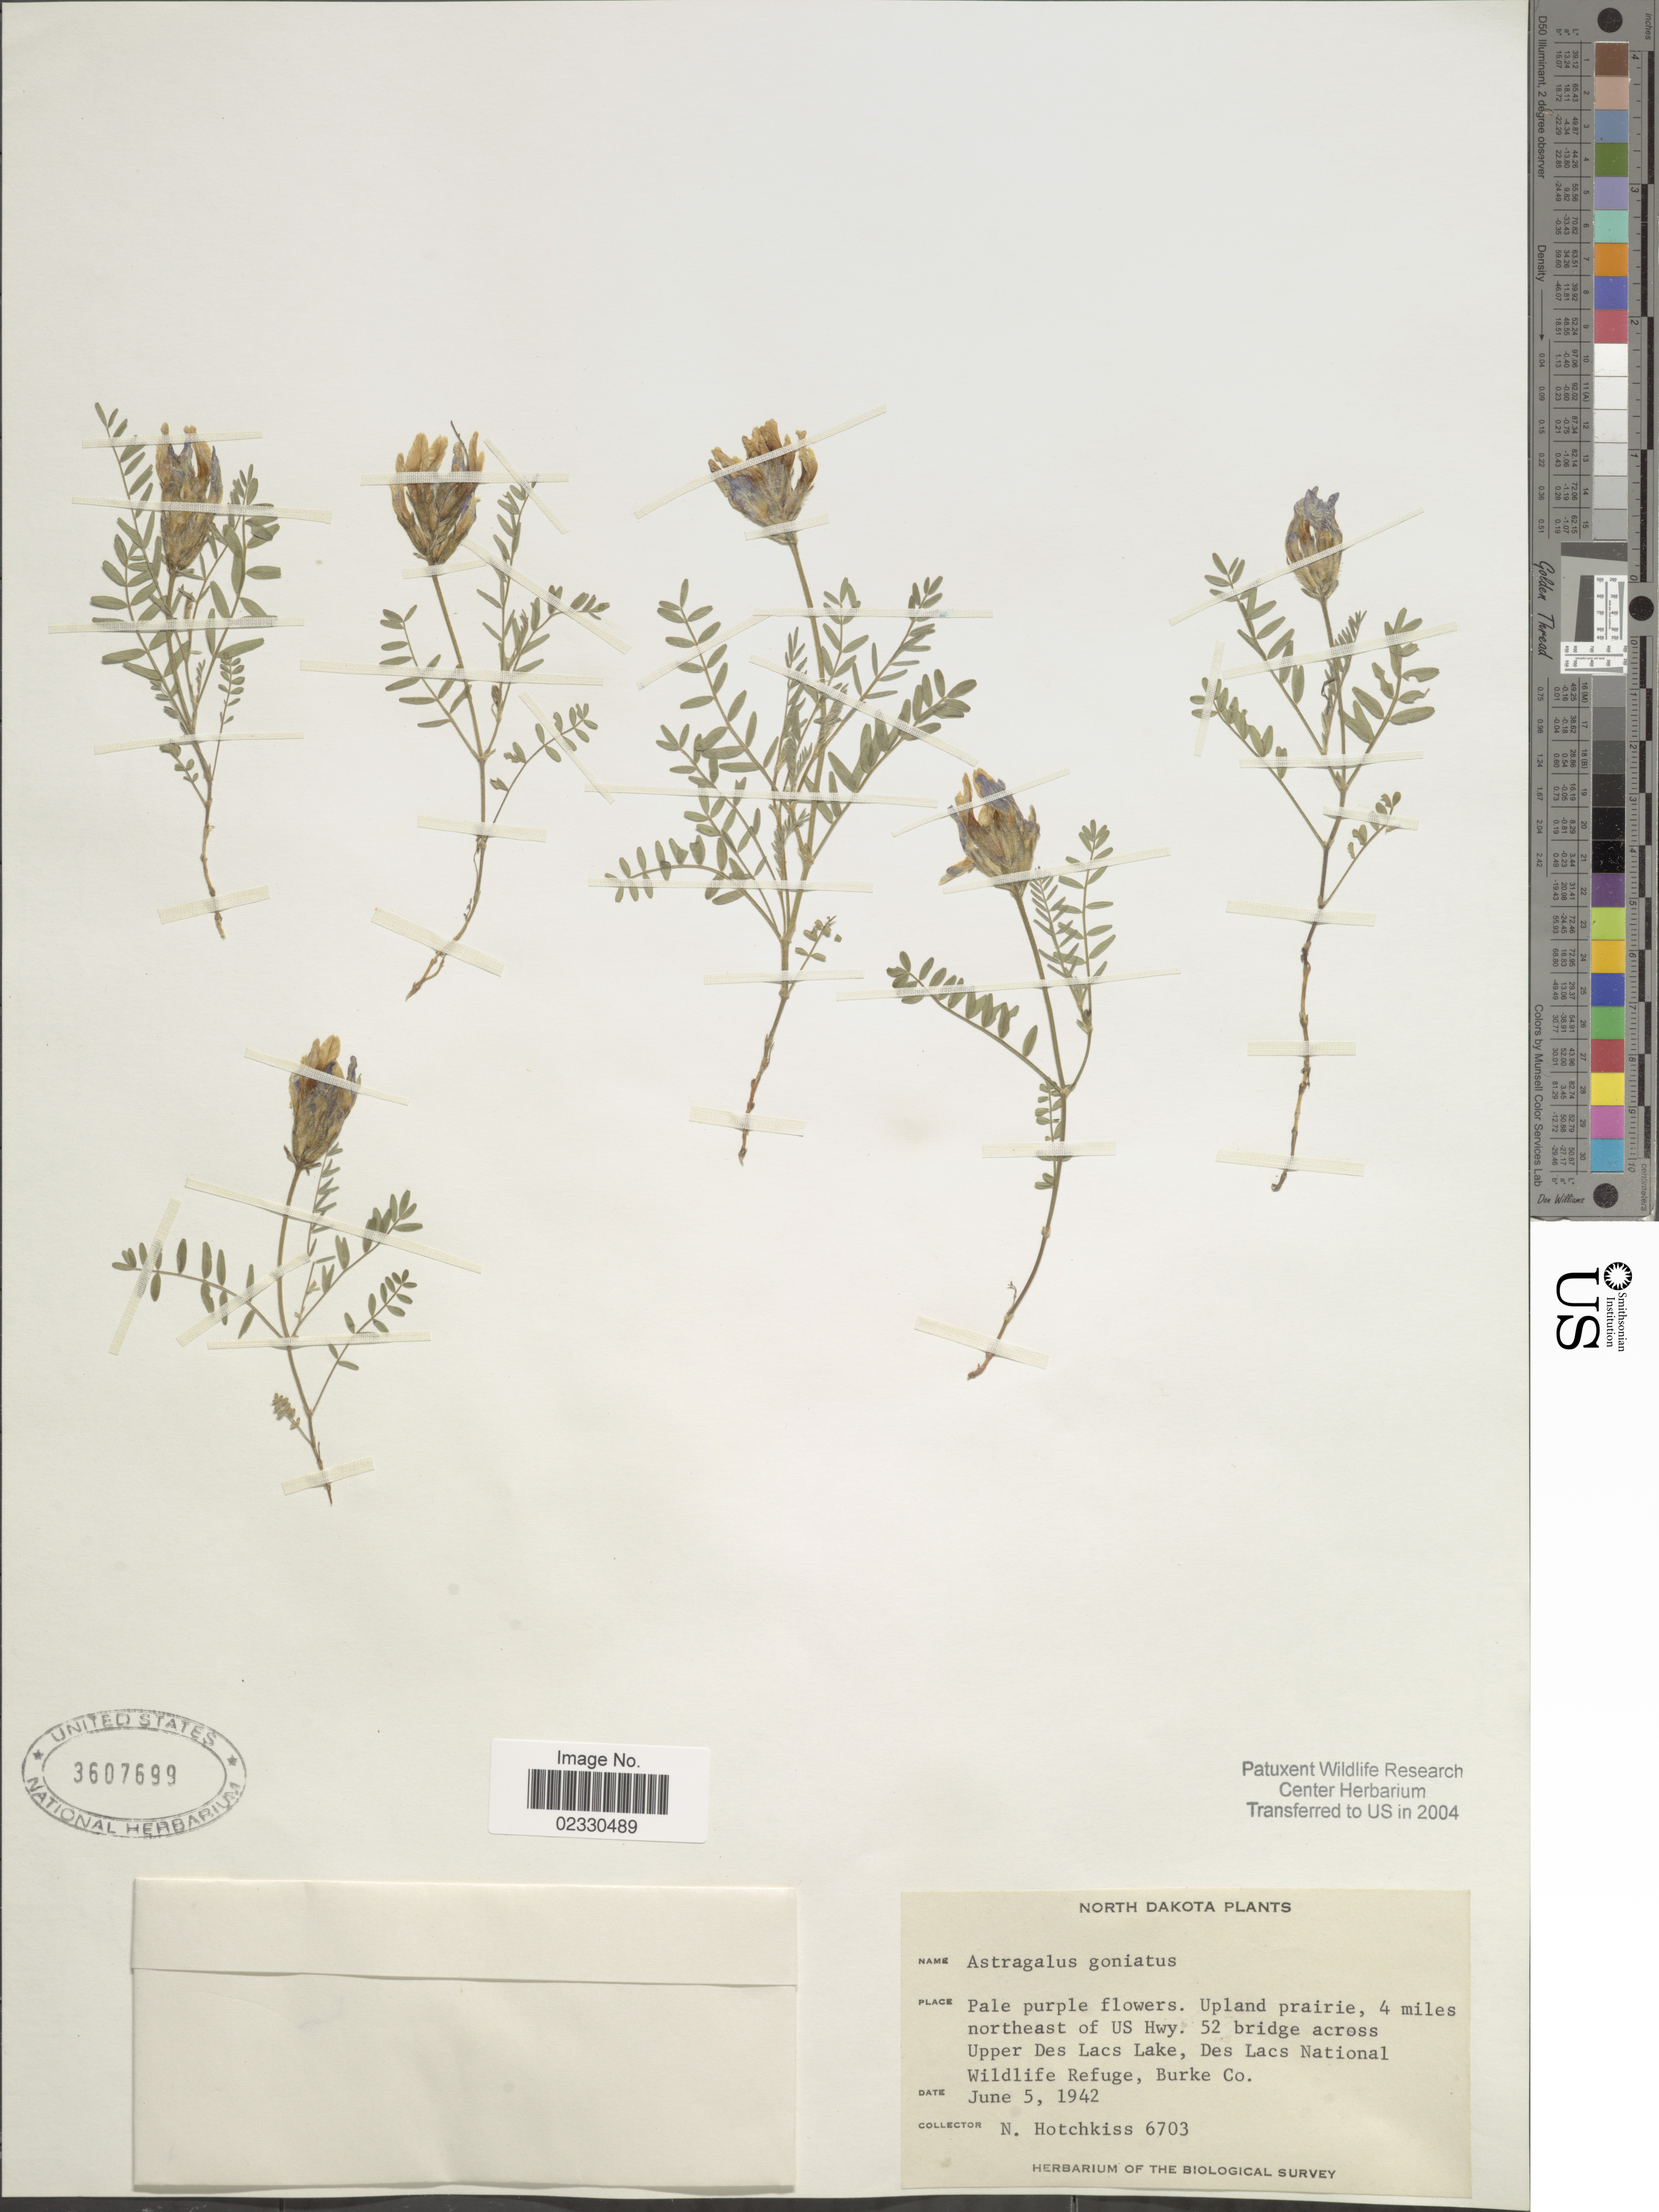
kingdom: Plantae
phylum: Tracheophyta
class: Magnoliopsida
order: Fabales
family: Fabaceae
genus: Astragalus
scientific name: Astragalus dasyglottis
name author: DC.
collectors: N. Hotchkiss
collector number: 6703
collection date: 1942-06-05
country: United States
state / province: North Dakota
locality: North Dakota, Upland prairie, 4 miles northeast of US Hwy. 52 bridge across Upper Des Lacs Lake, Des Lacs National, Wildlife Refuge, Burke Co.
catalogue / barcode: US 3607699